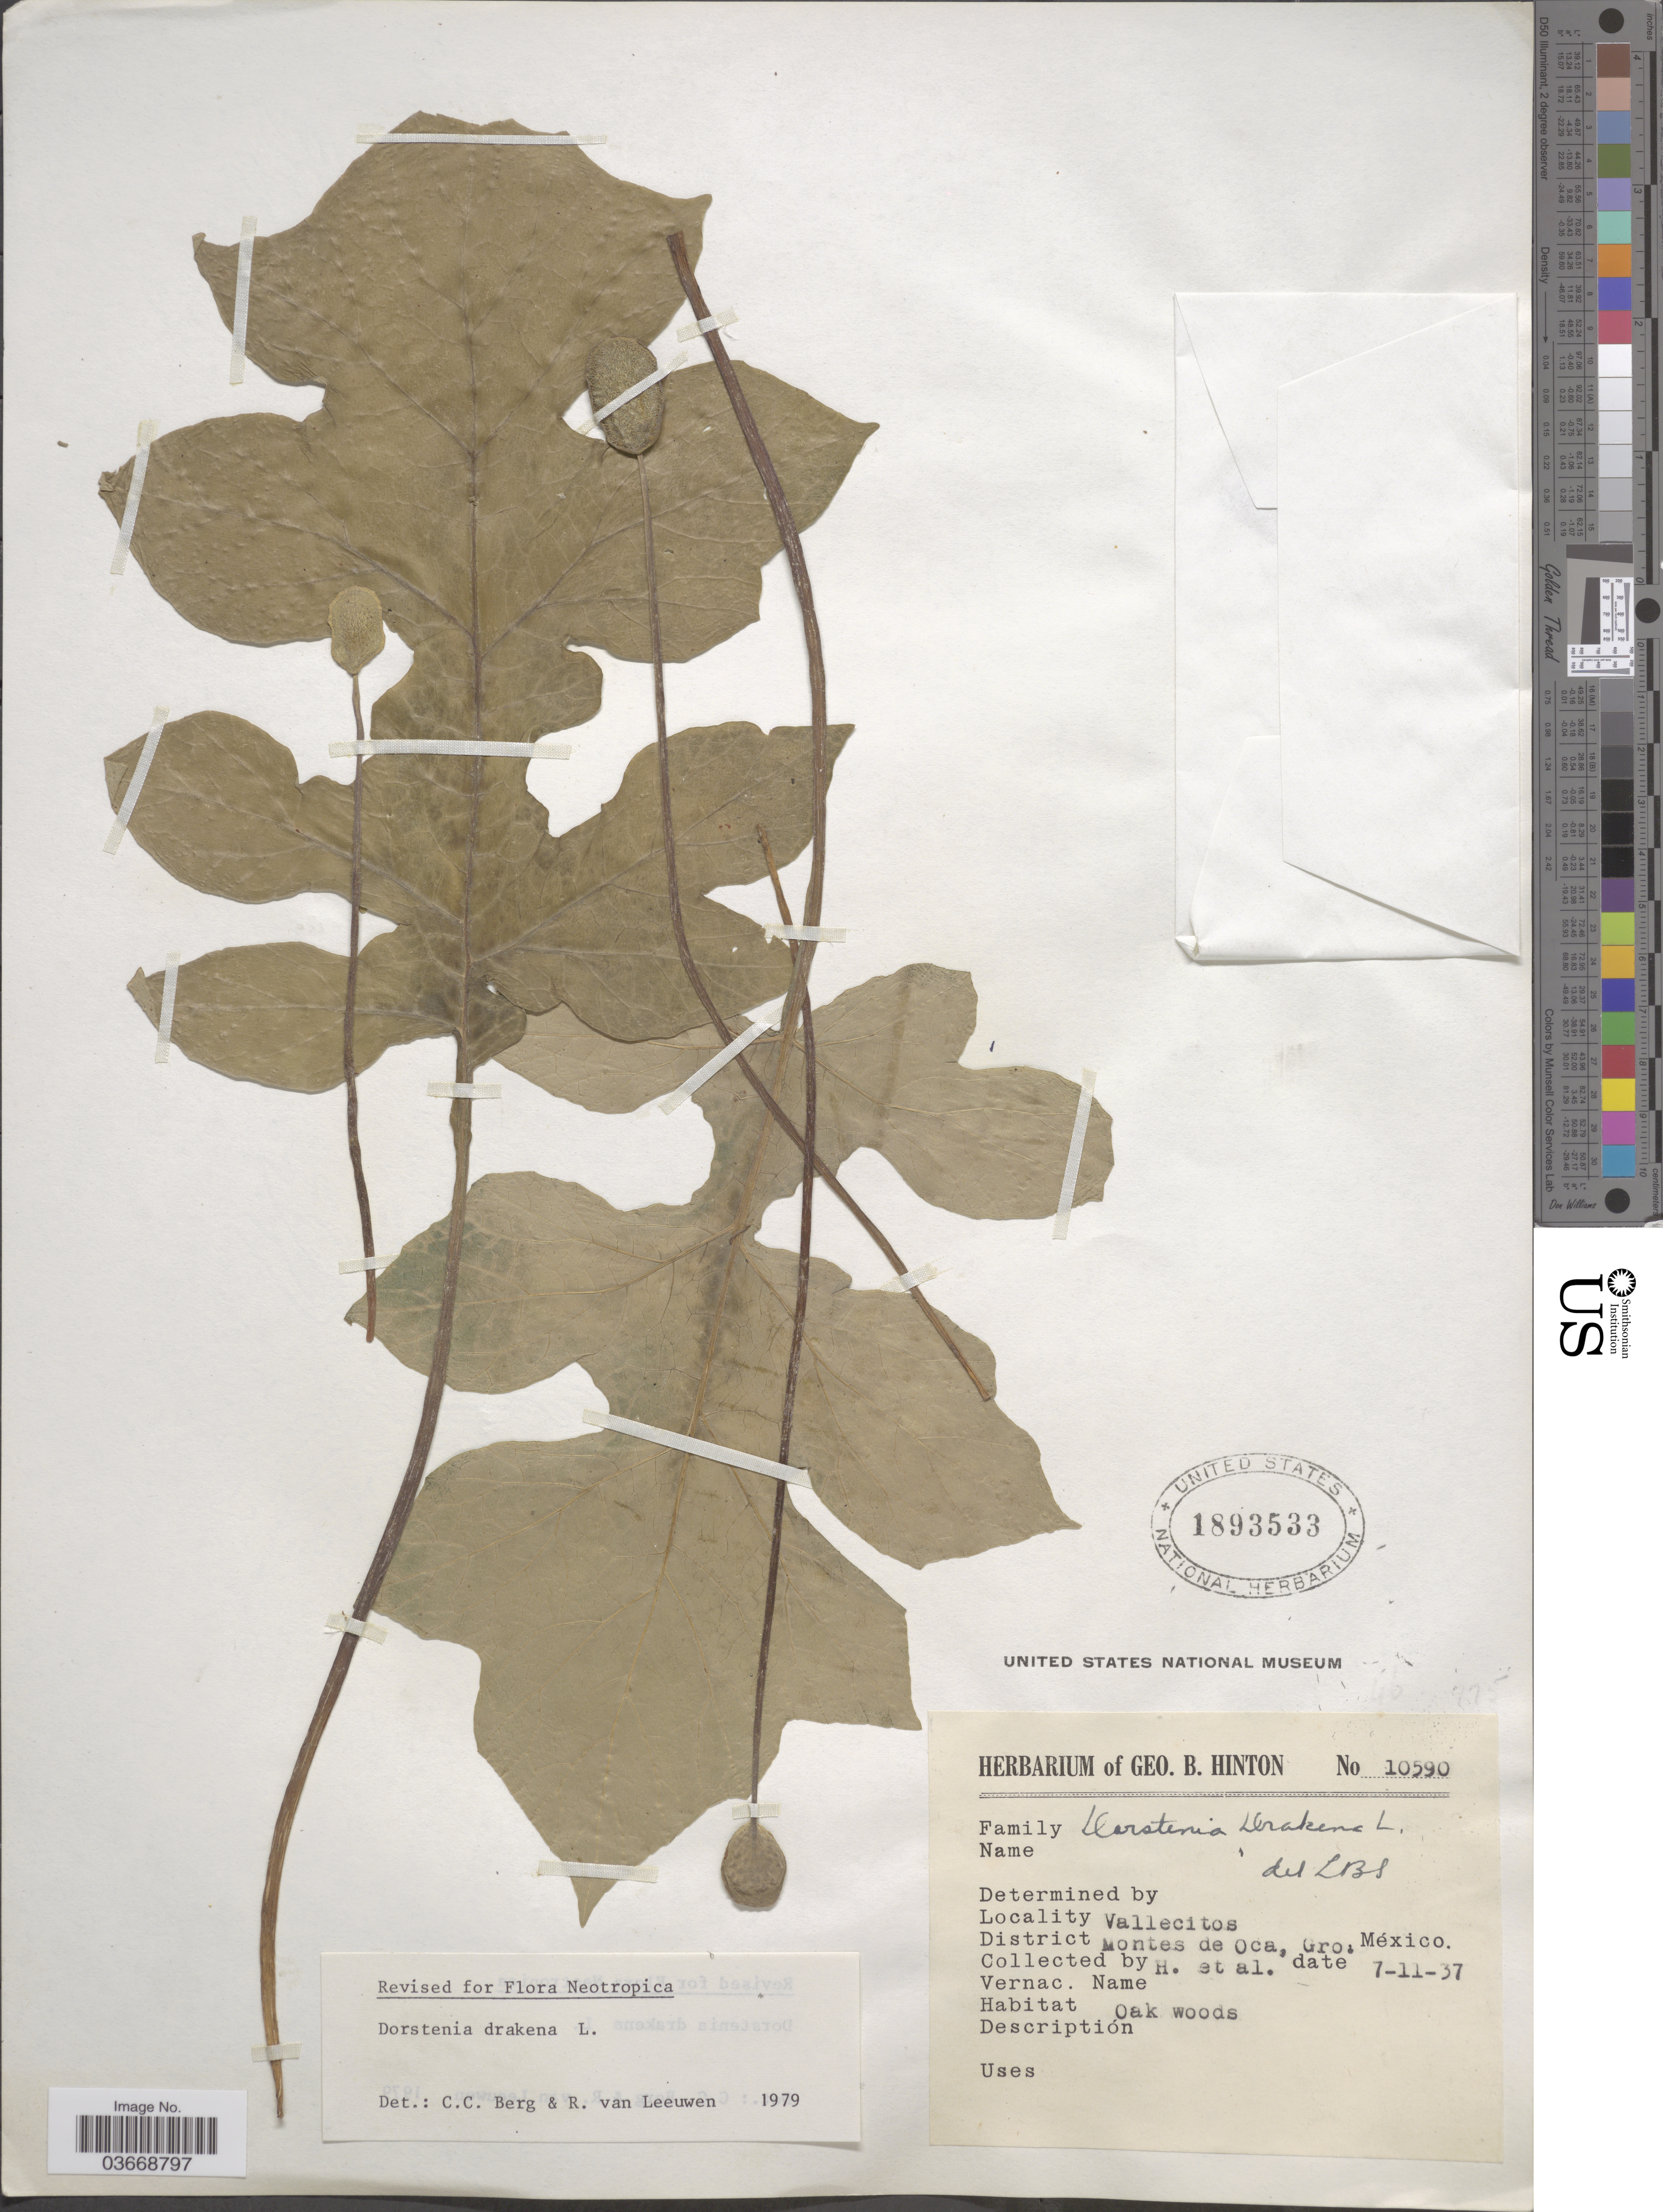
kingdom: Plantae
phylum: Tracheophyta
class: Magnoliopsida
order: Rosales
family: Moraceae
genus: Dorstenia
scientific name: Dorstenia drakena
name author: L.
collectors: G. B. Hinton & et al.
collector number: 10590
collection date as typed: Transcribed d/m/y: 7/11/37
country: Mexico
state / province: Guerrero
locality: Vallecitos. District Montes de Oca.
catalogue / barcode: US 1893533